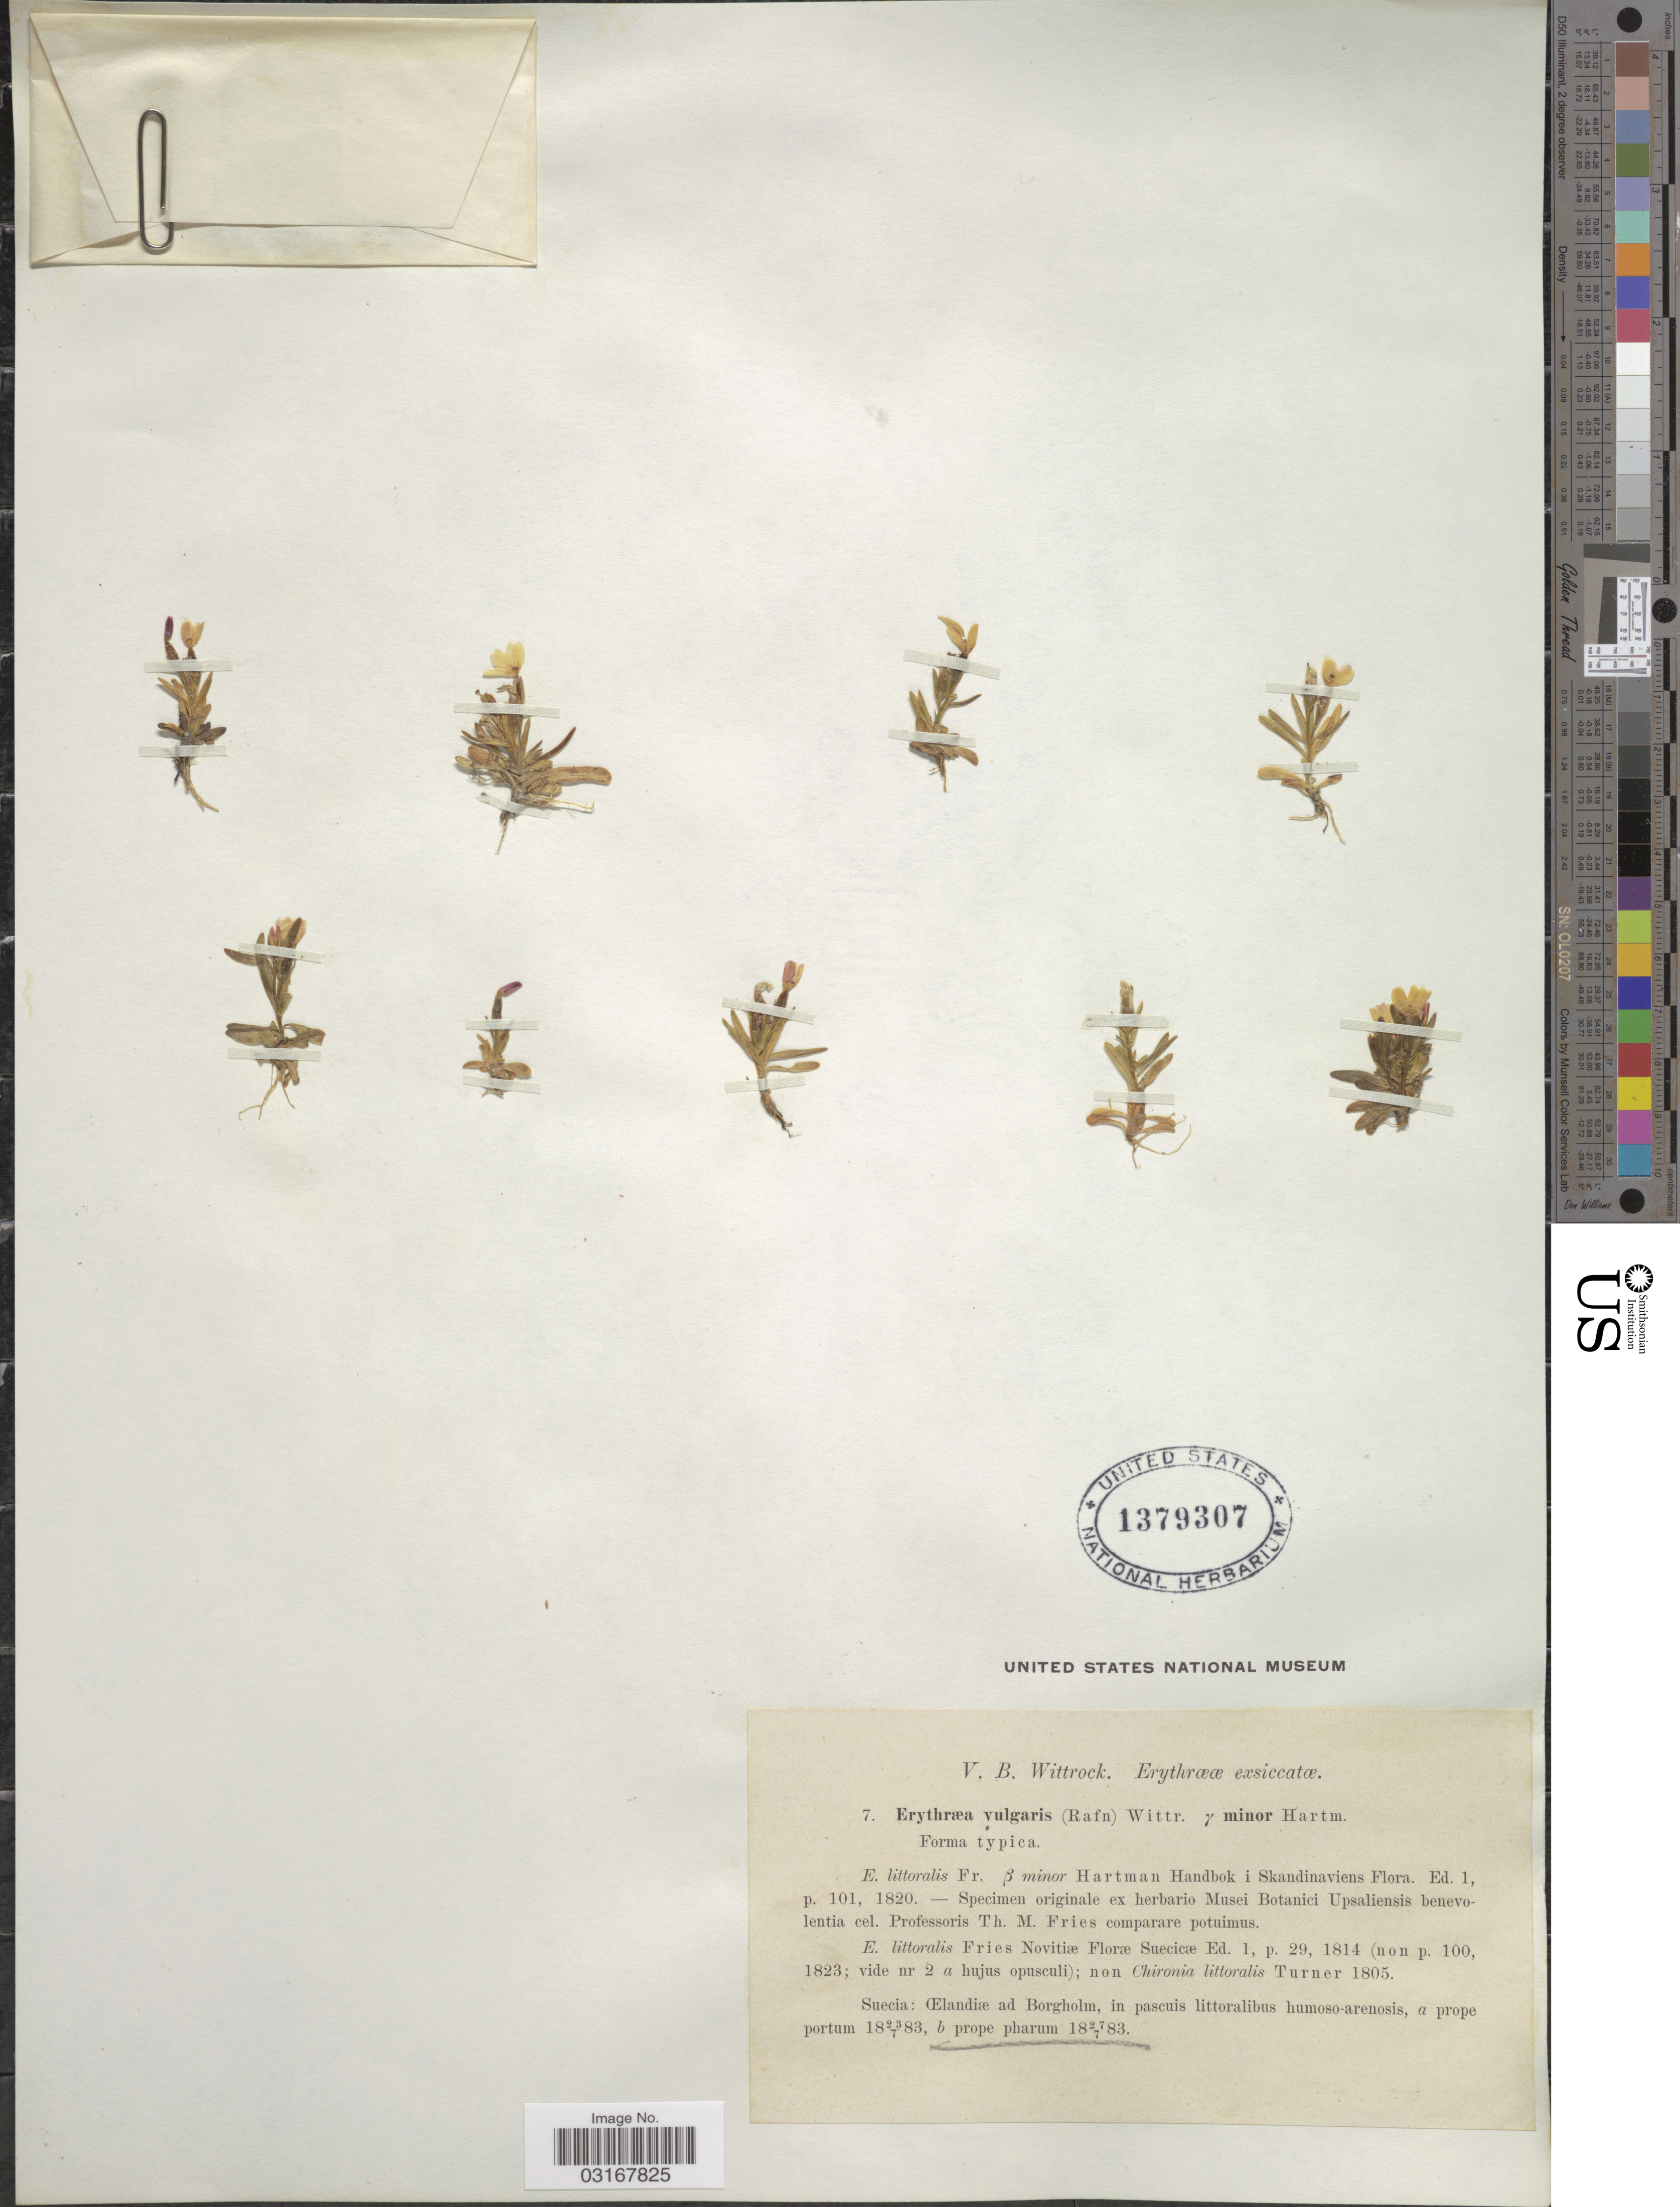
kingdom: Plantae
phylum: Tracheophyta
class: Magnoliopsida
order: Gentianales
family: Gentianaceae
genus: Centaurium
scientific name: Centaurium vulgaris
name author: Godr.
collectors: V. Wittrock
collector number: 7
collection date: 1883-07-27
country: Sweden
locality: Suecia: (Elandiæ ad Borgholm, in pascuis littoralibus humoso-arenosis, prope pharum.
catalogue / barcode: US 1379307